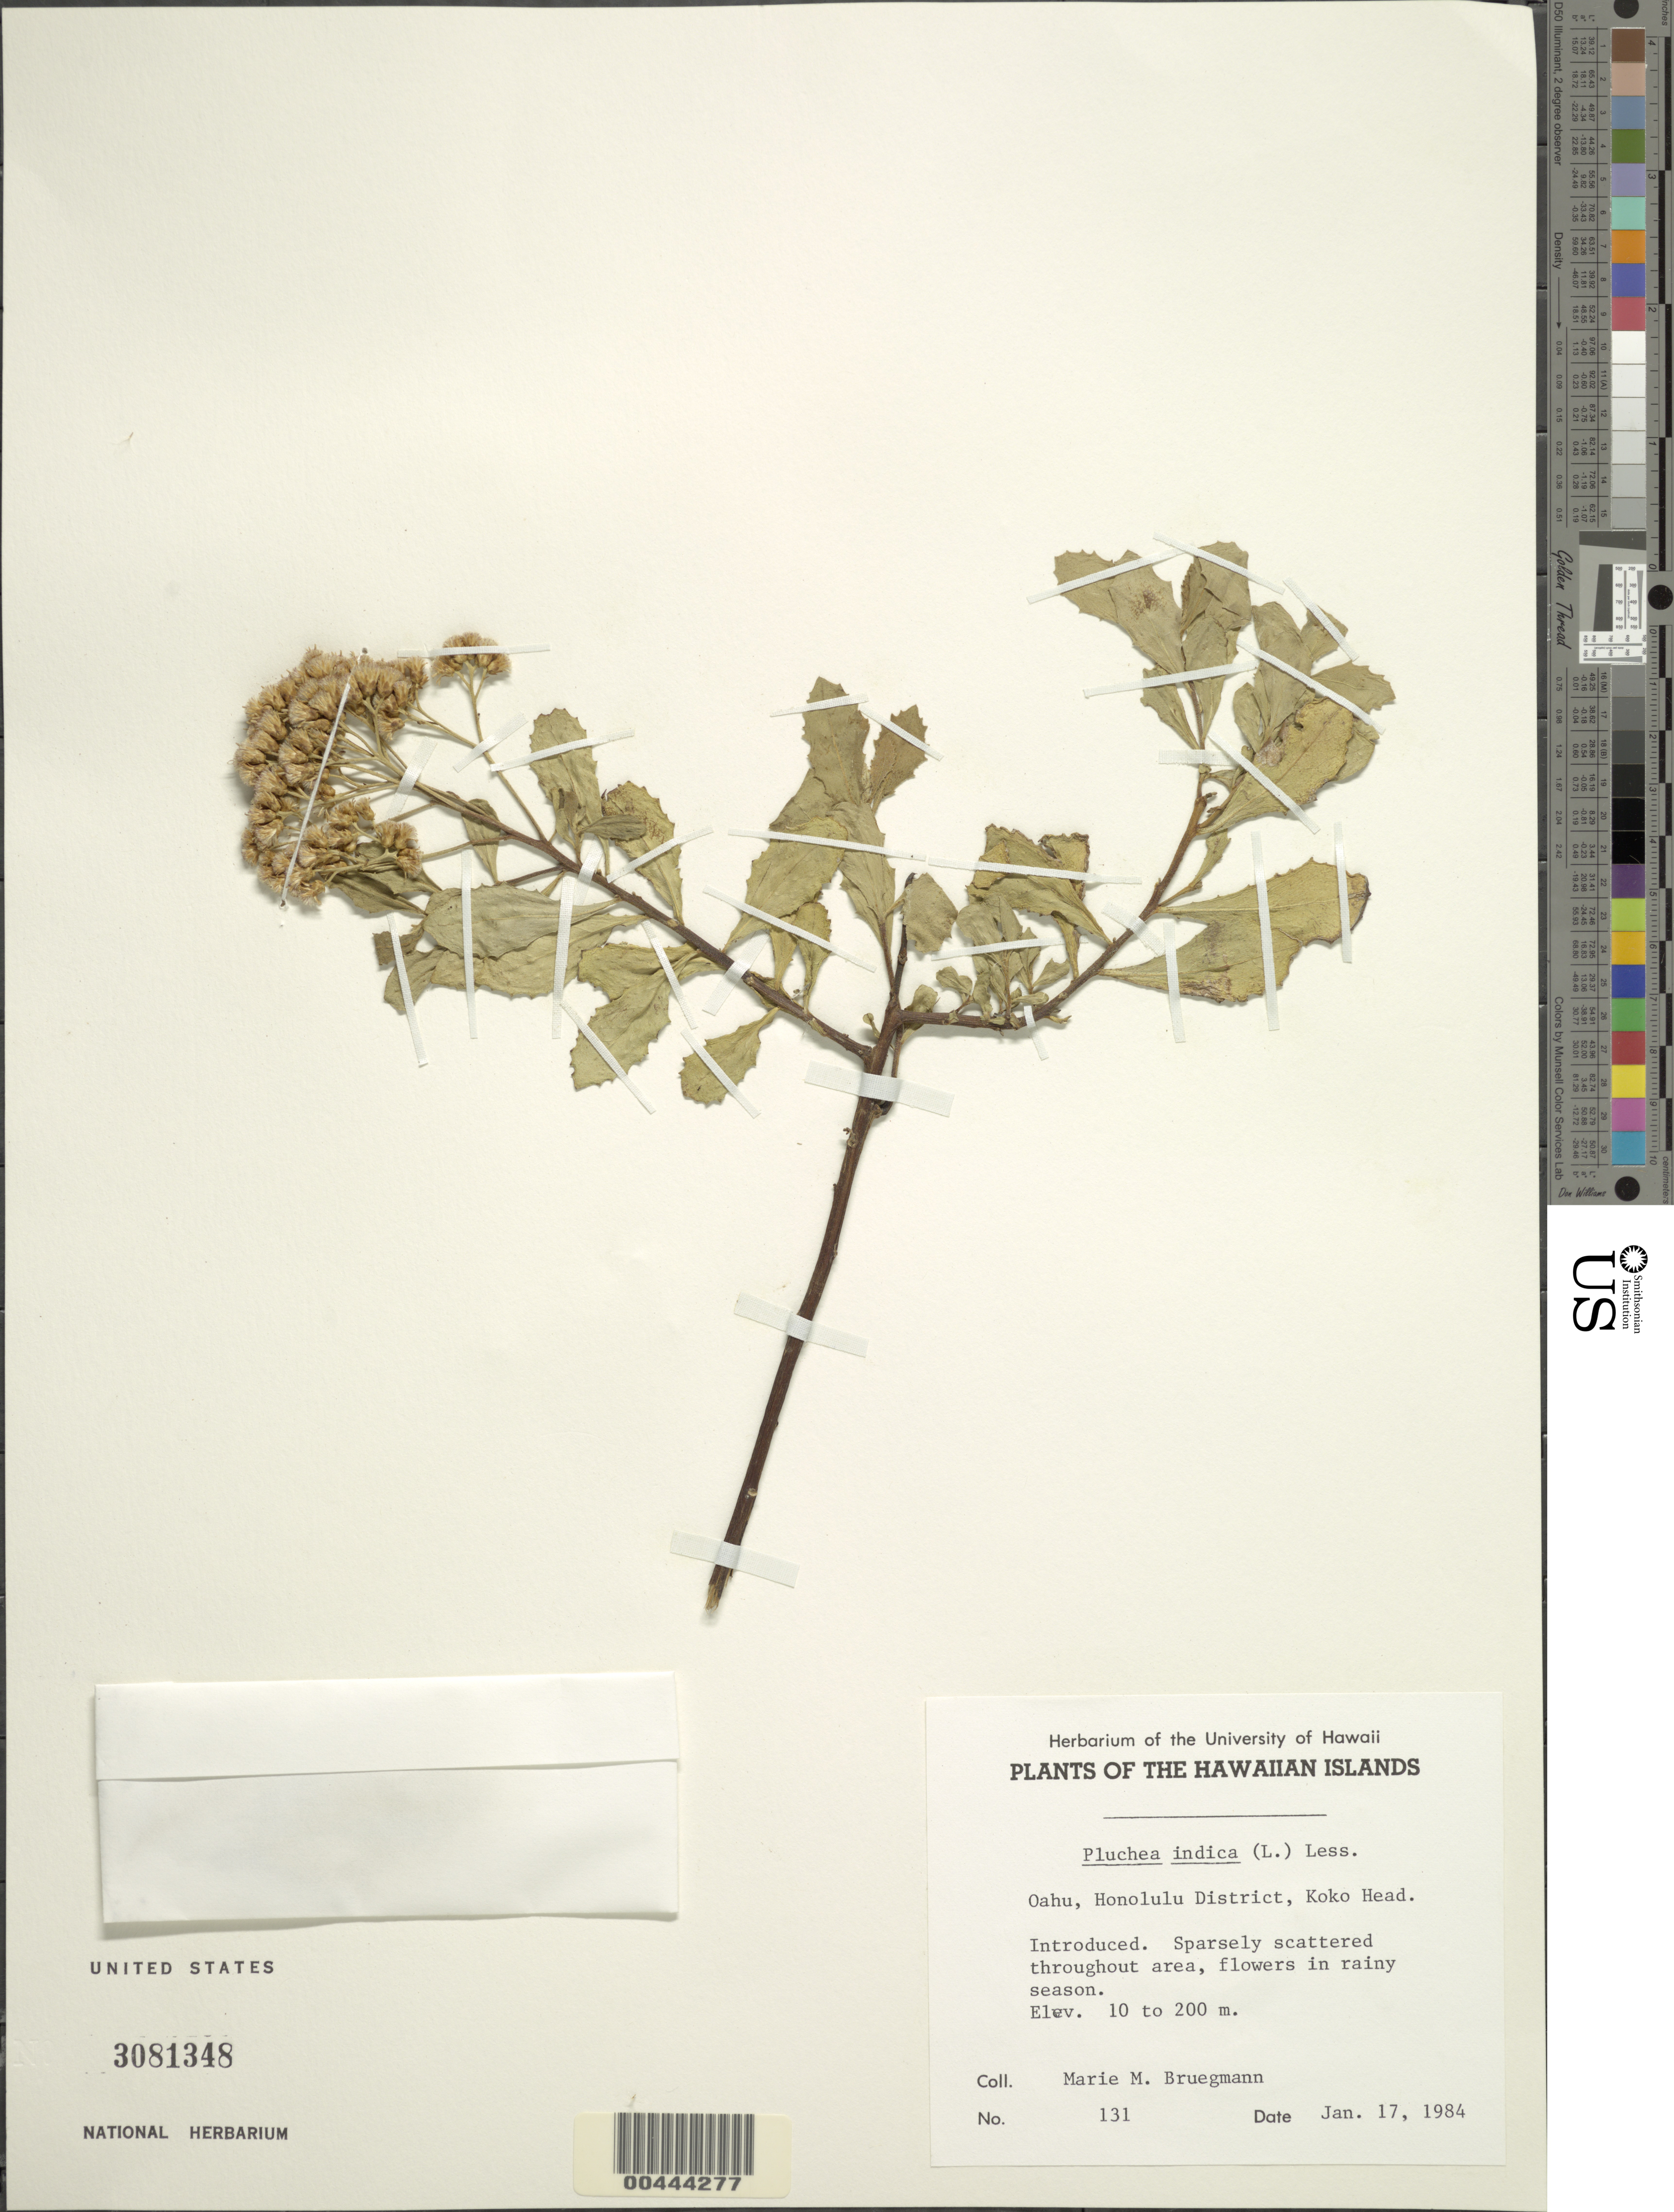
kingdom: Plantae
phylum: Tracheophyta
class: Magnoliopsida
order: Asterales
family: Asteraceae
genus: Pluchea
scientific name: Pluchea indica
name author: (L.) Less.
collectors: M. Bruegmann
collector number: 131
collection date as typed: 17 Jan 1984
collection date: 1984-01-17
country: United States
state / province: Hawaii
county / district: Honolulu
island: Oahu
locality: Honolulu District, Koko Head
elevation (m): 10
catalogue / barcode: US 3081348